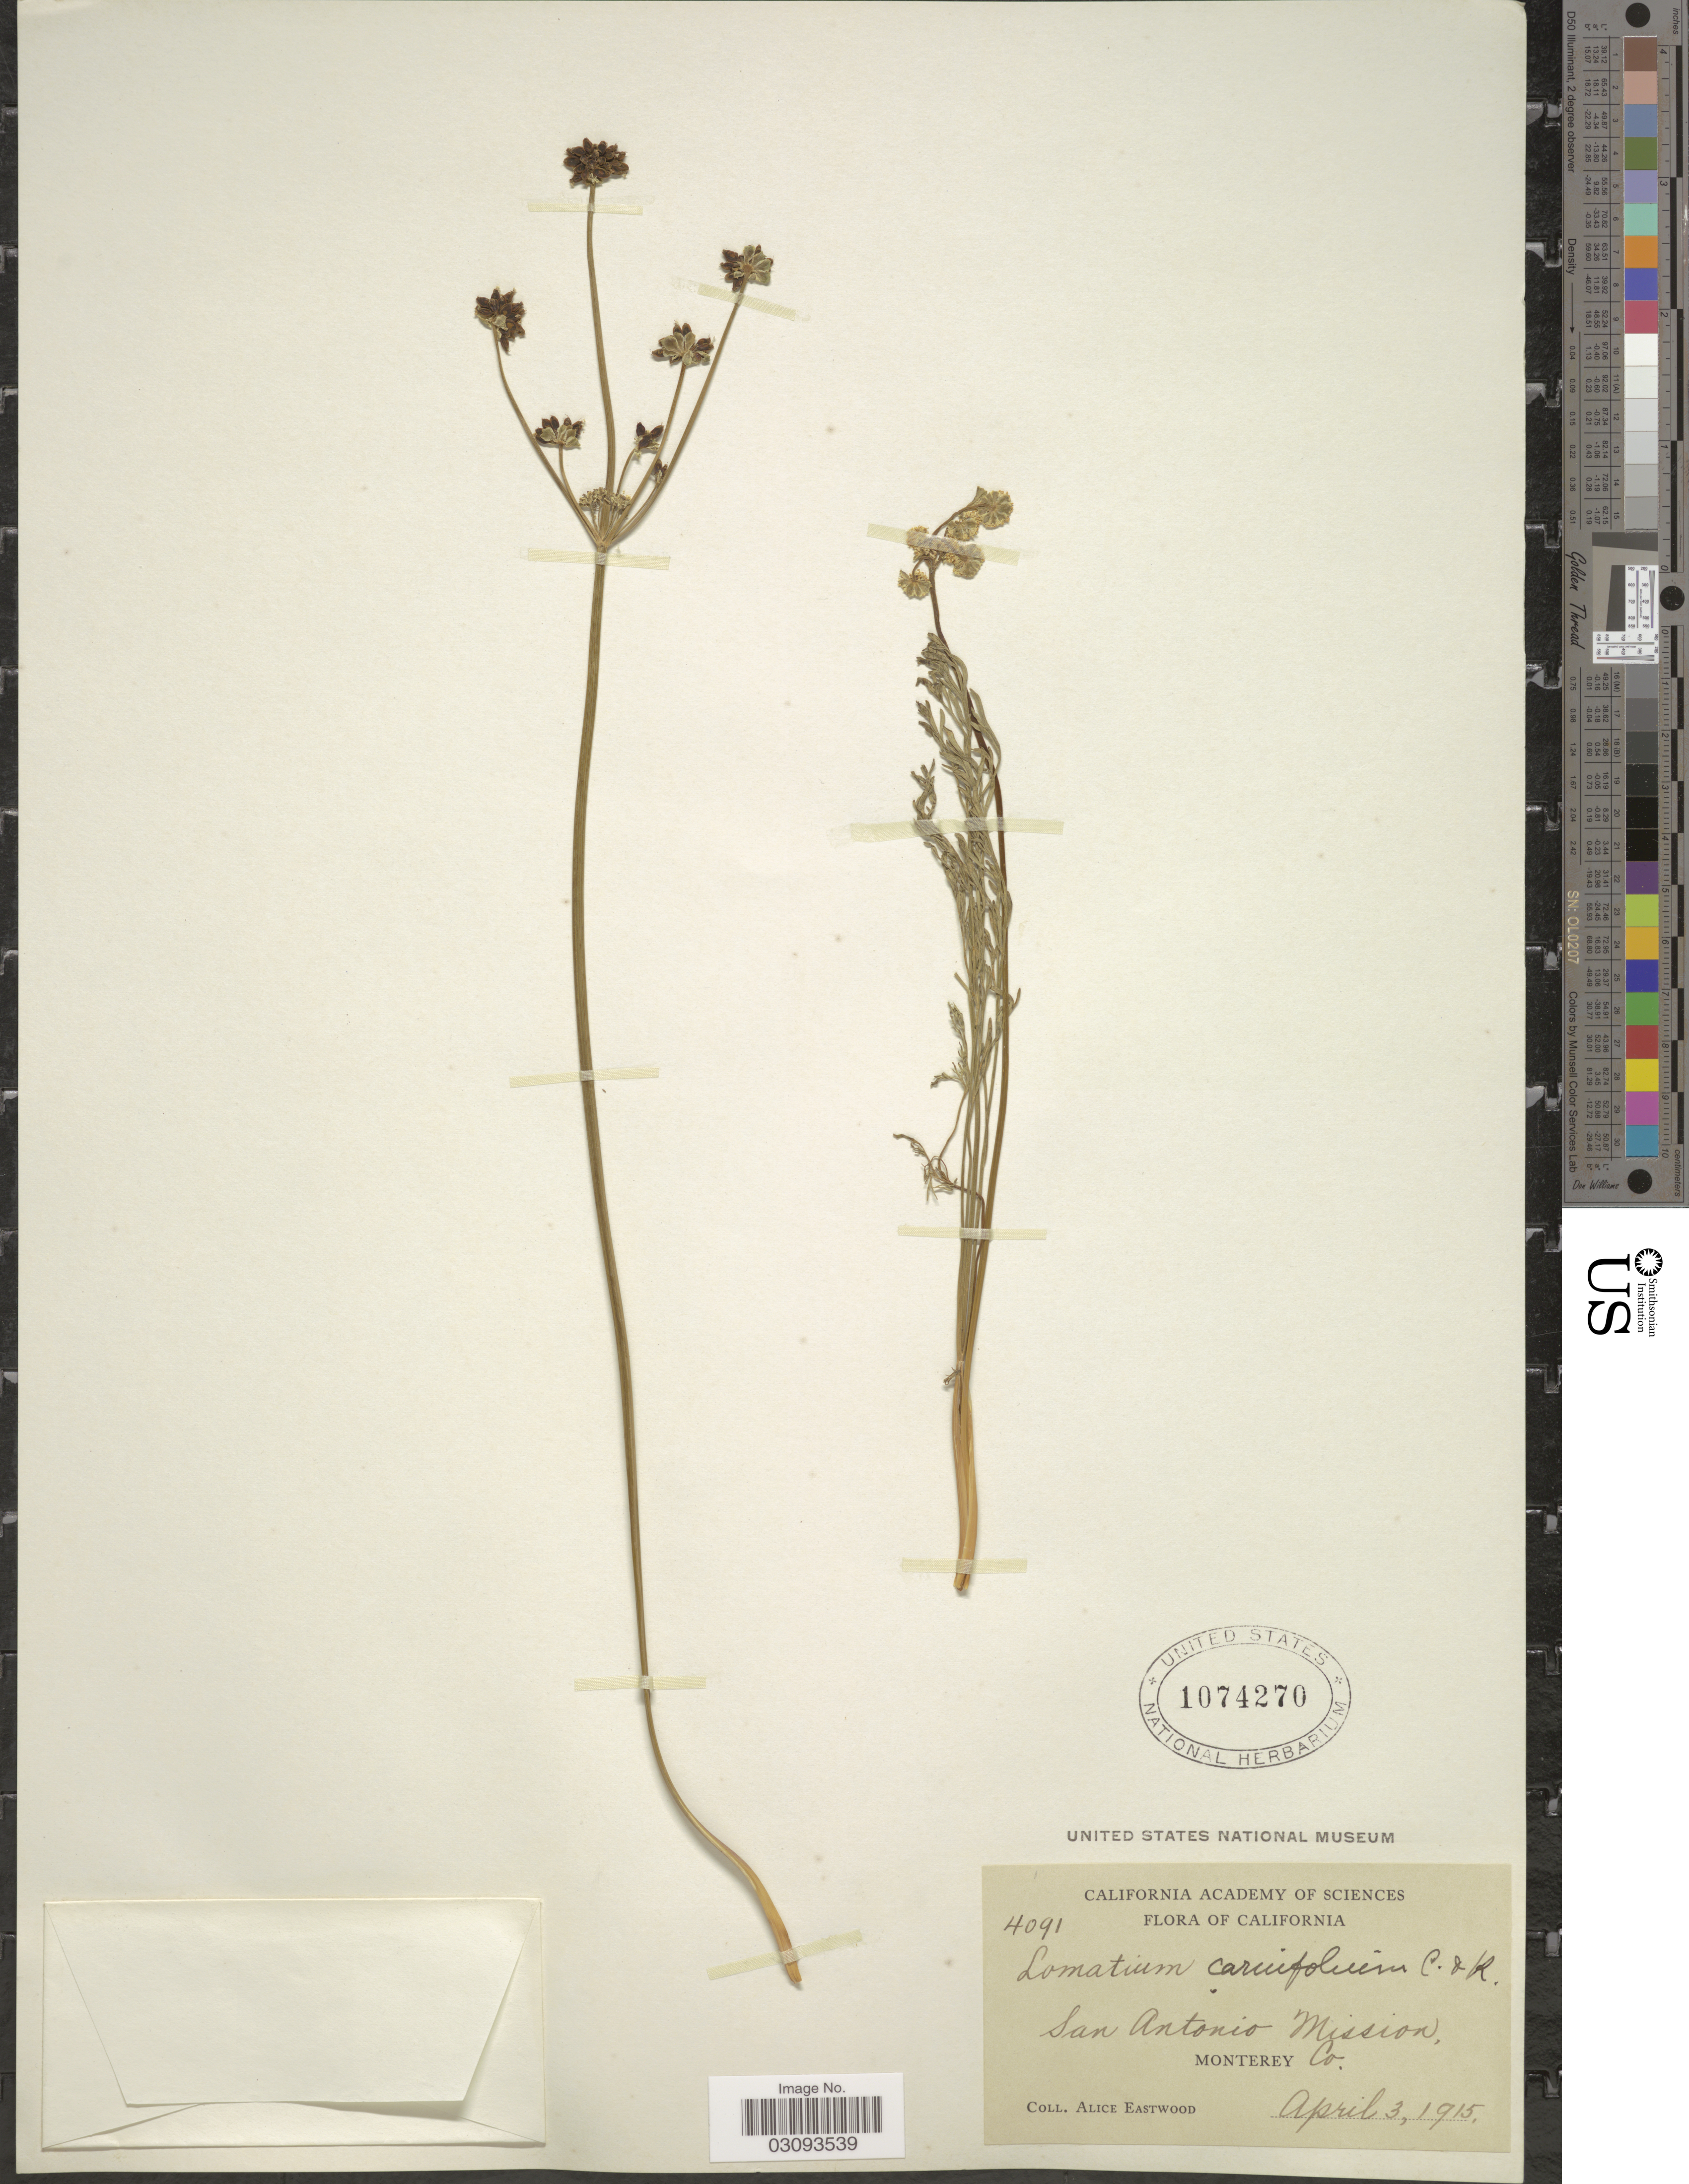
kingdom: Plantae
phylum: Tracheophyta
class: Magnoliopsida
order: Apiales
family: Apiaceae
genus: Lomatium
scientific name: Lomatium caruifolium var. caruifolium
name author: (Hook. & Arn.) J.M. Coult. & Rose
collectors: A. Eastwood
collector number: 4091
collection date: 1915-04-03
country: United States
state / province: California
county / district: Monterey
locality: San Antonio Mission Monterey Co.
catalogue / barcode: US 1074270